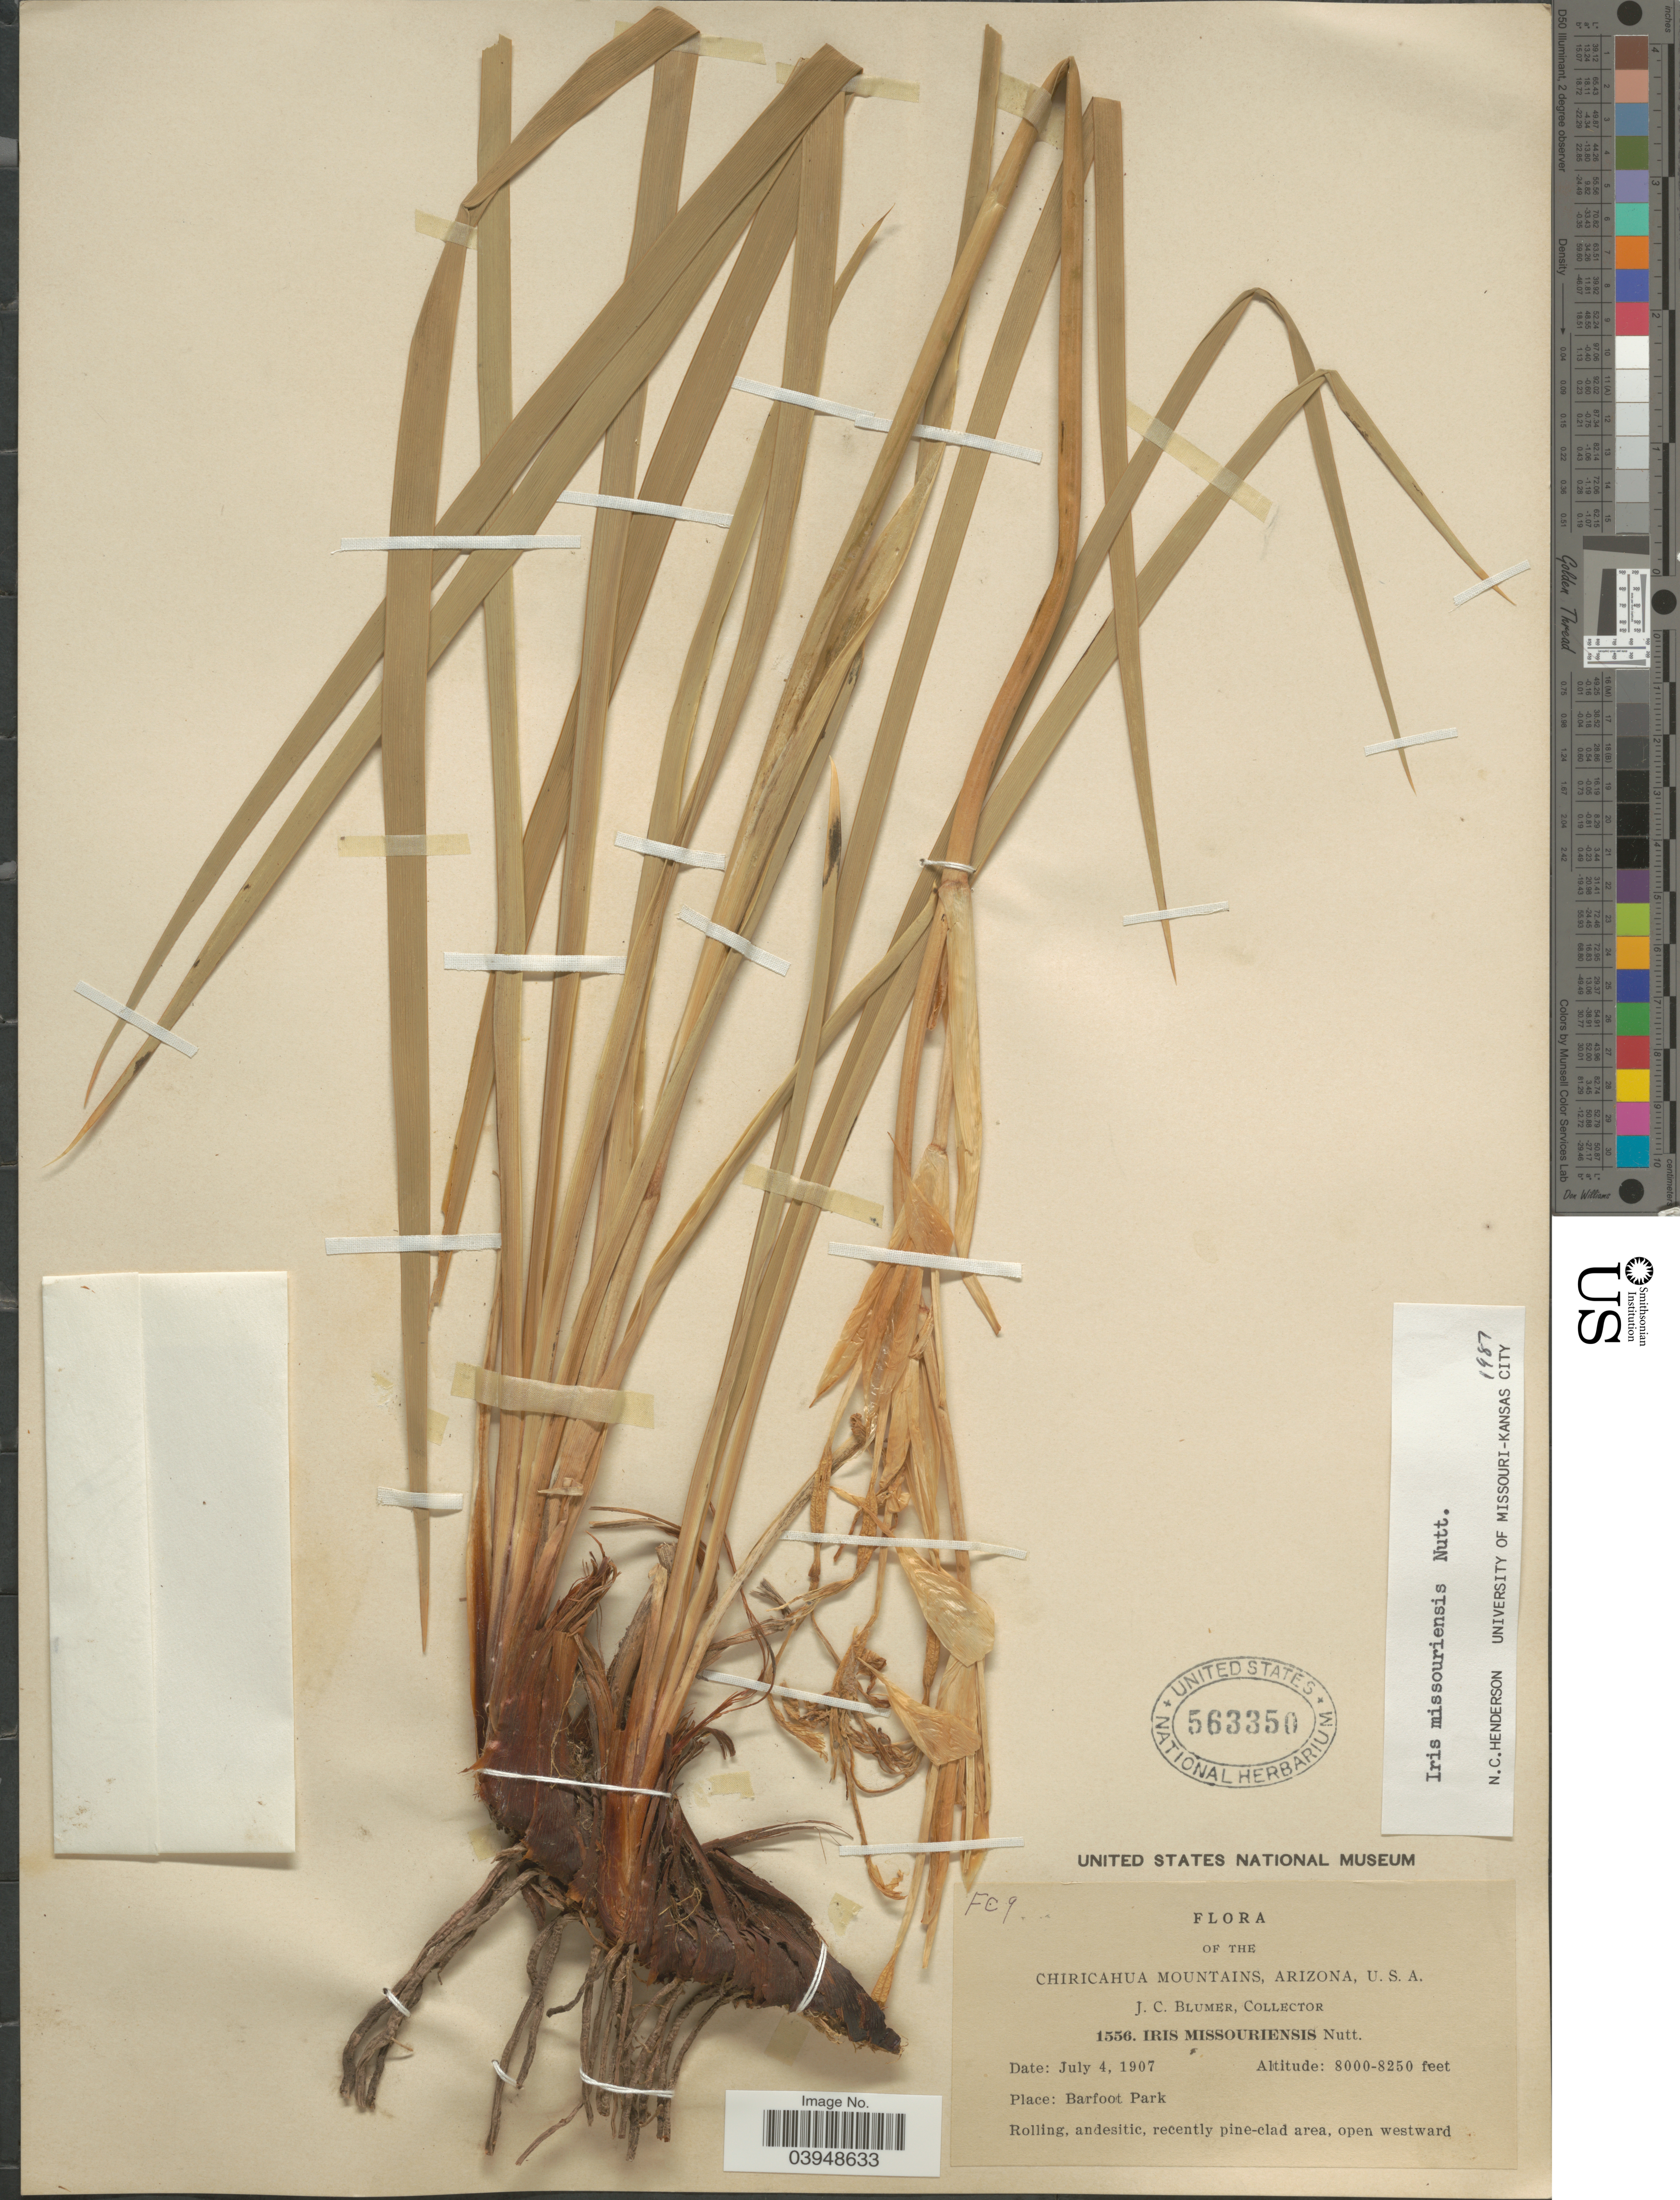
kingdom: Plantae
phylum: Tracheophyta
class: Liliopsida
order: Asparagales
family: Iridaceae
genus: Iris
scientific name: Iris missouriensis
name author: Nutt.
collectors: J. C. Blumer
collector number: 1556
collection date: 1907-07-04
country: United States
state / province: Arizona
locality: Chiricahua Mountains. Barfoot Park.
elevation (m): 2438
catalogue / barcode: US 563350